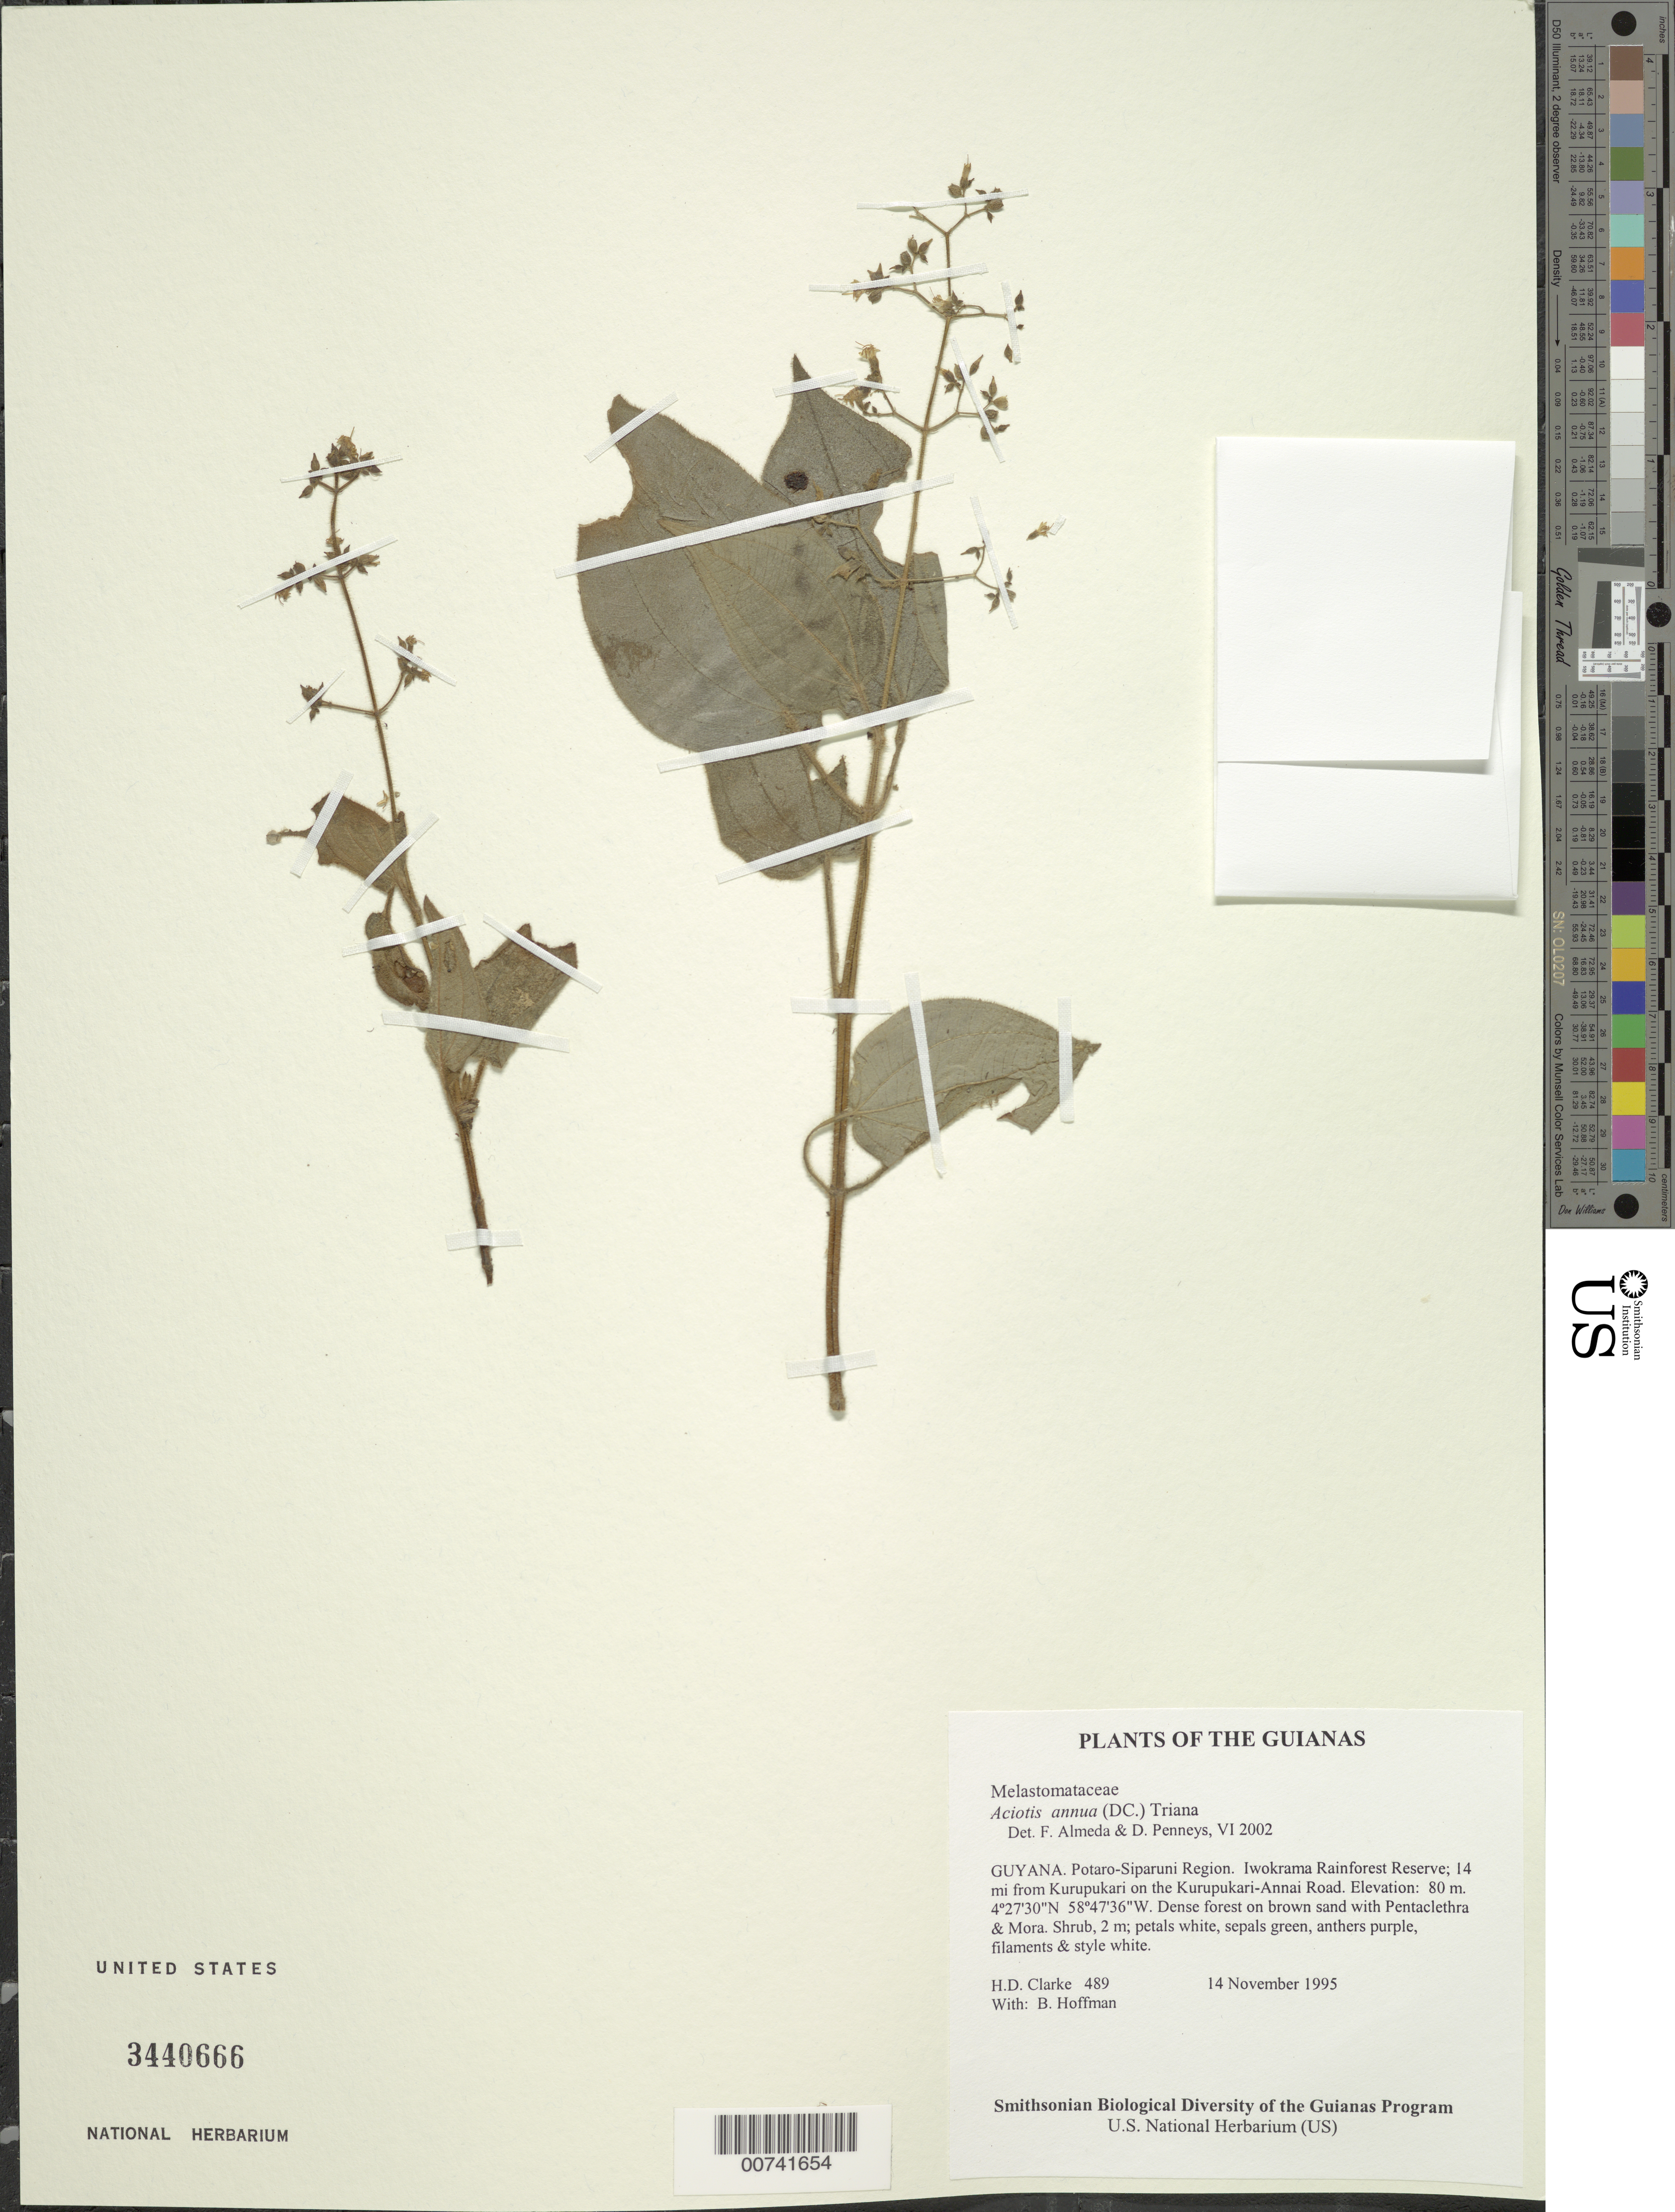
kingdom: Plantae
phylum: Tracheophyta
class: Magnoliopsida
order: Myrtales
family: Melastomataceae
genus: Aciotis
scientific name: Aciotis indecora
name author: (Bonpl.) Triana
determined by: Almeda, F.; Penneys, D. S.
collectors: H. D. Clarke & B. Hoffman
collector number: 489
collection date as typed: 14 November 1995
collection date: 1995-11-14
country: Guyana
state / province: Potaro-Siparuni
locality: Iwokrama Rainforest Reserve; 14 mi from Kurupukari on the Kurupukari-Annai Road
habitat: Dense forest on brown sand with Pentaclethra & Mora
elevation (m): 80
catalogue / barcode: US 3440666